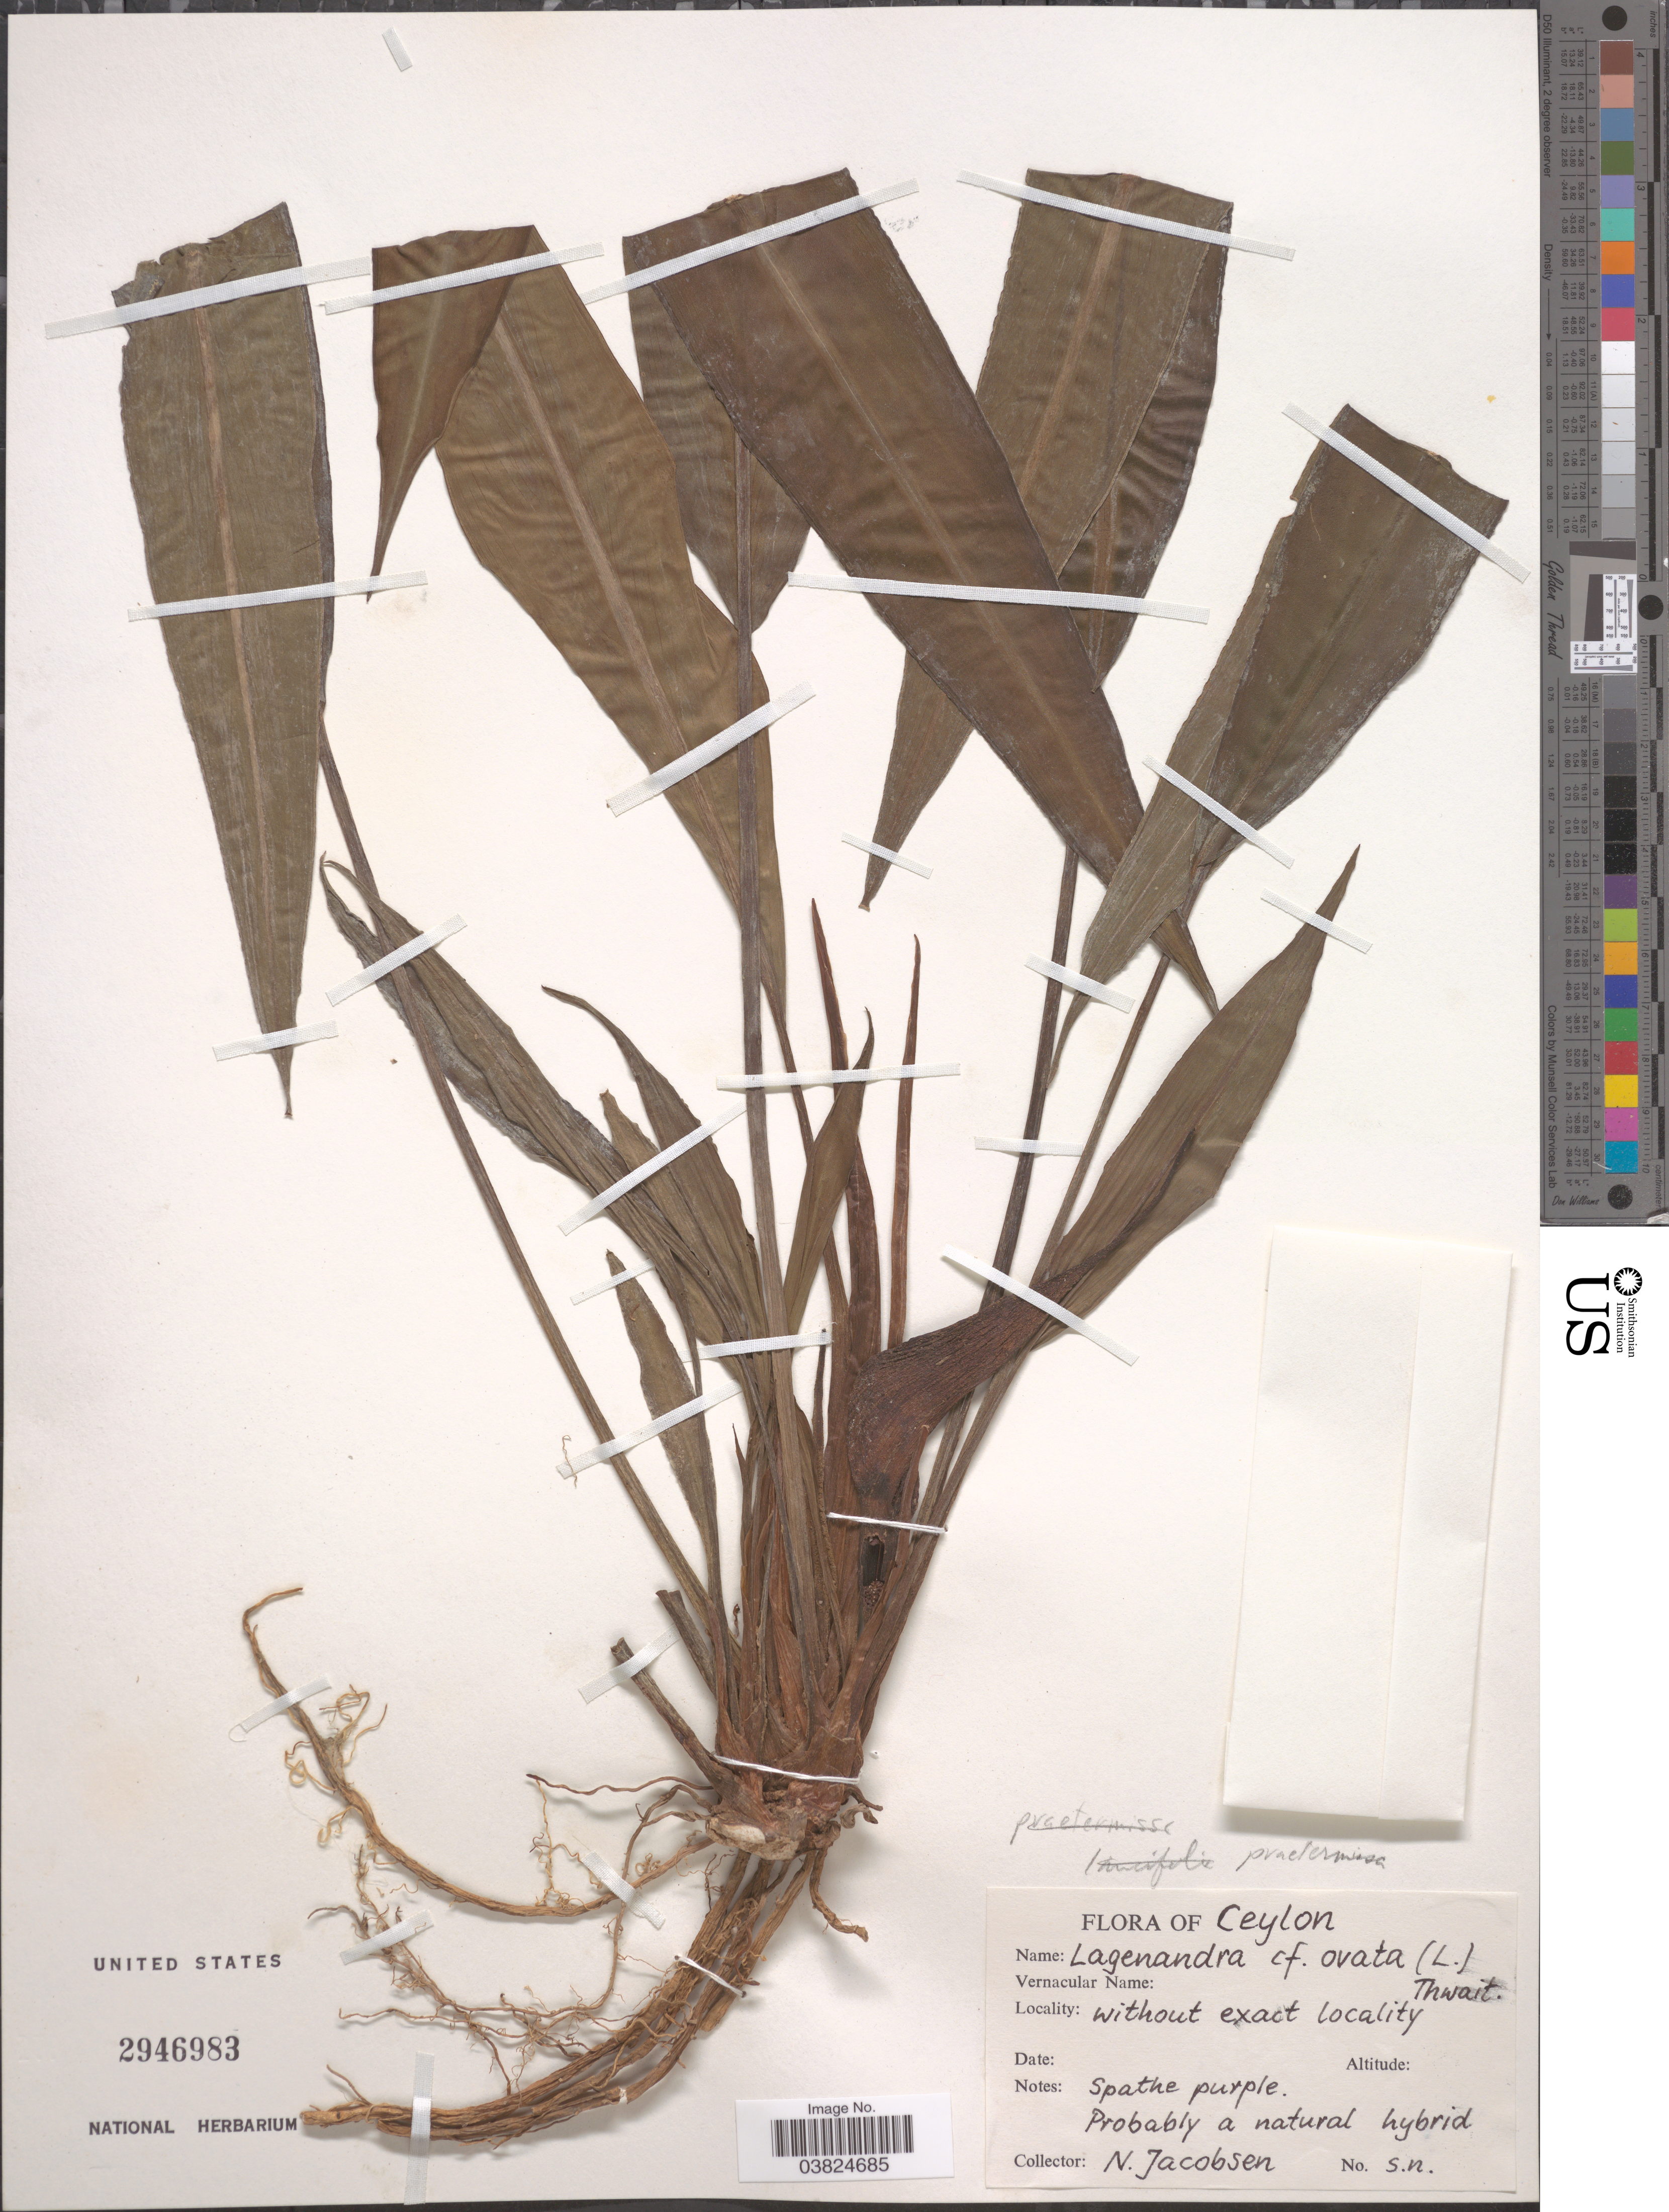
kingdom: Plantae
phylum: Tracheophyta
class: Liliopsida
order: Alismatales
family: Araceae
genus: Lagenandra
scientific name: Lagenandra praetermissa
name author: de Wit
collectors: N. Jacobson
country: Sri Lanka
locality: Ceylon. Without exact locality.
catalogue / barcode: US 2946983